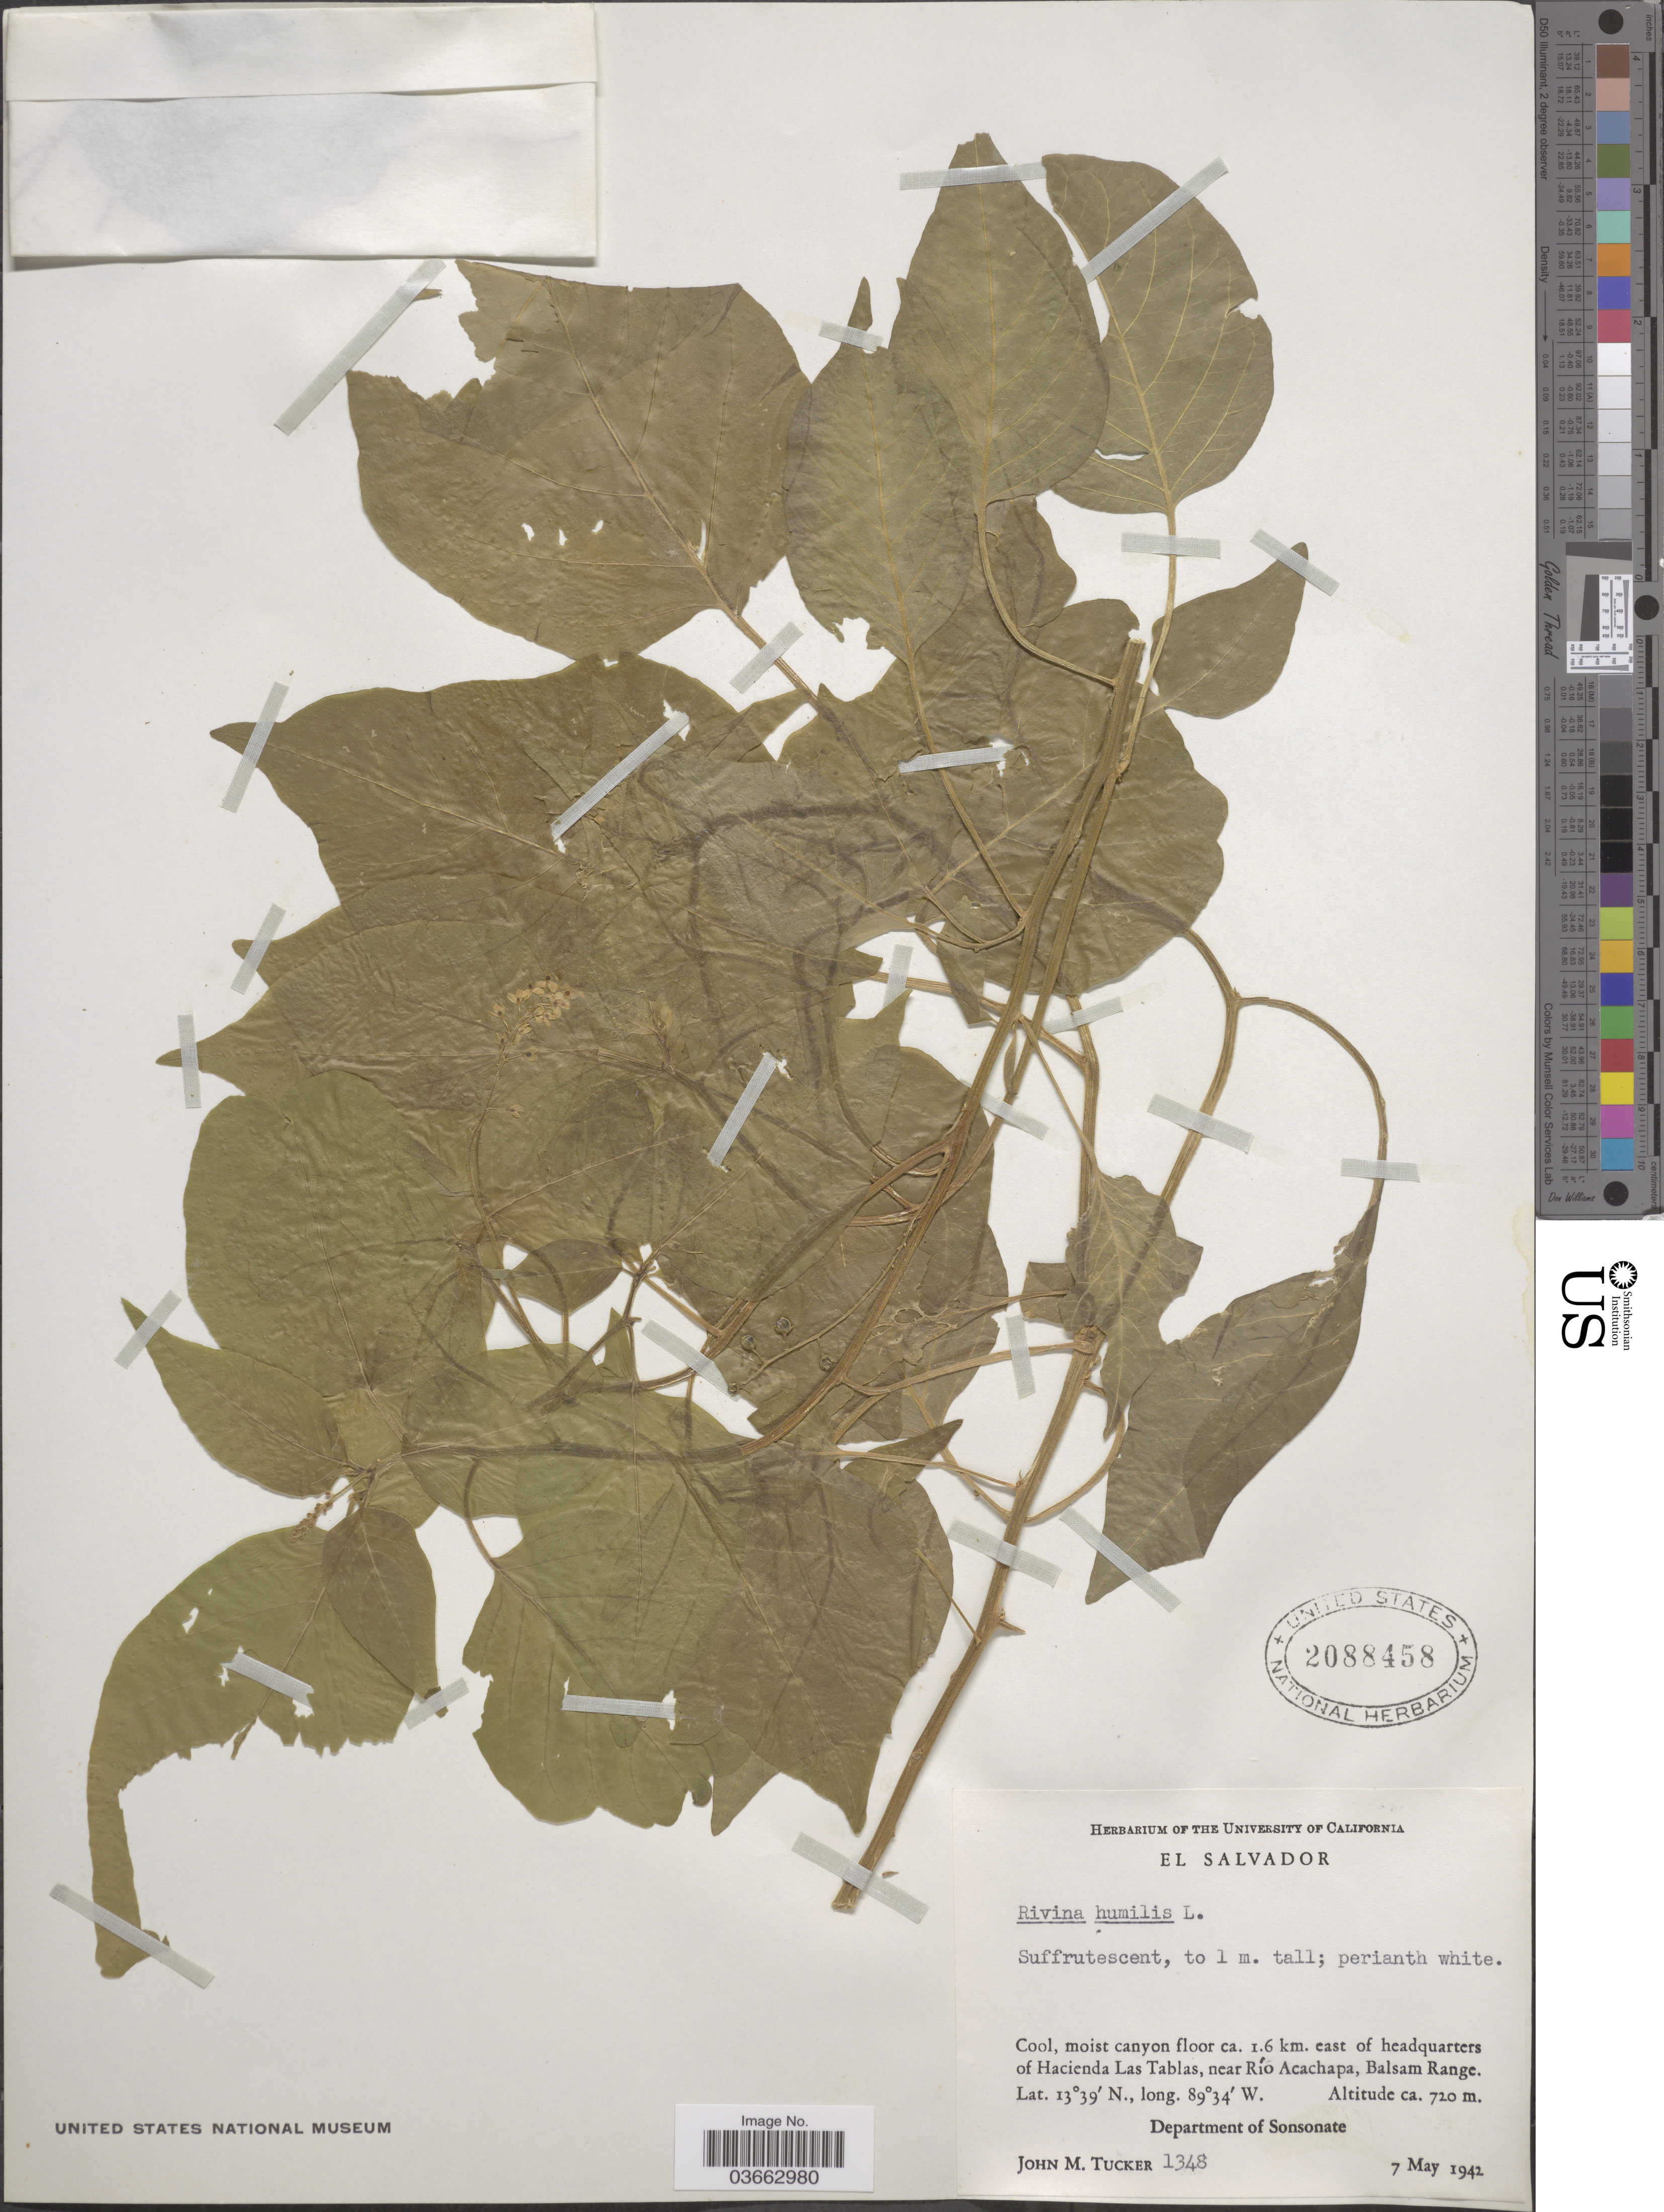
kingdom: Plantae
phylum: Tracheophyta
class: Magnoliopsida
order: Caryophyllales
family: Phytolaccaceae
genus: Rivina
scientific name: Rivina humilis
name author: L.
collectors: J. M. Tucker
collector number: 1348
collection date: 1942-05-07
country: El Salvador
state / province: Sonsonate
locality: Ca. 1.6 km. east of headquarters of Hacienda Las Tablas, near Río Acachapa, Balsam Range. Department of Sonsonate.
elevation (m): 720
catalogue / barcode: US 2088458